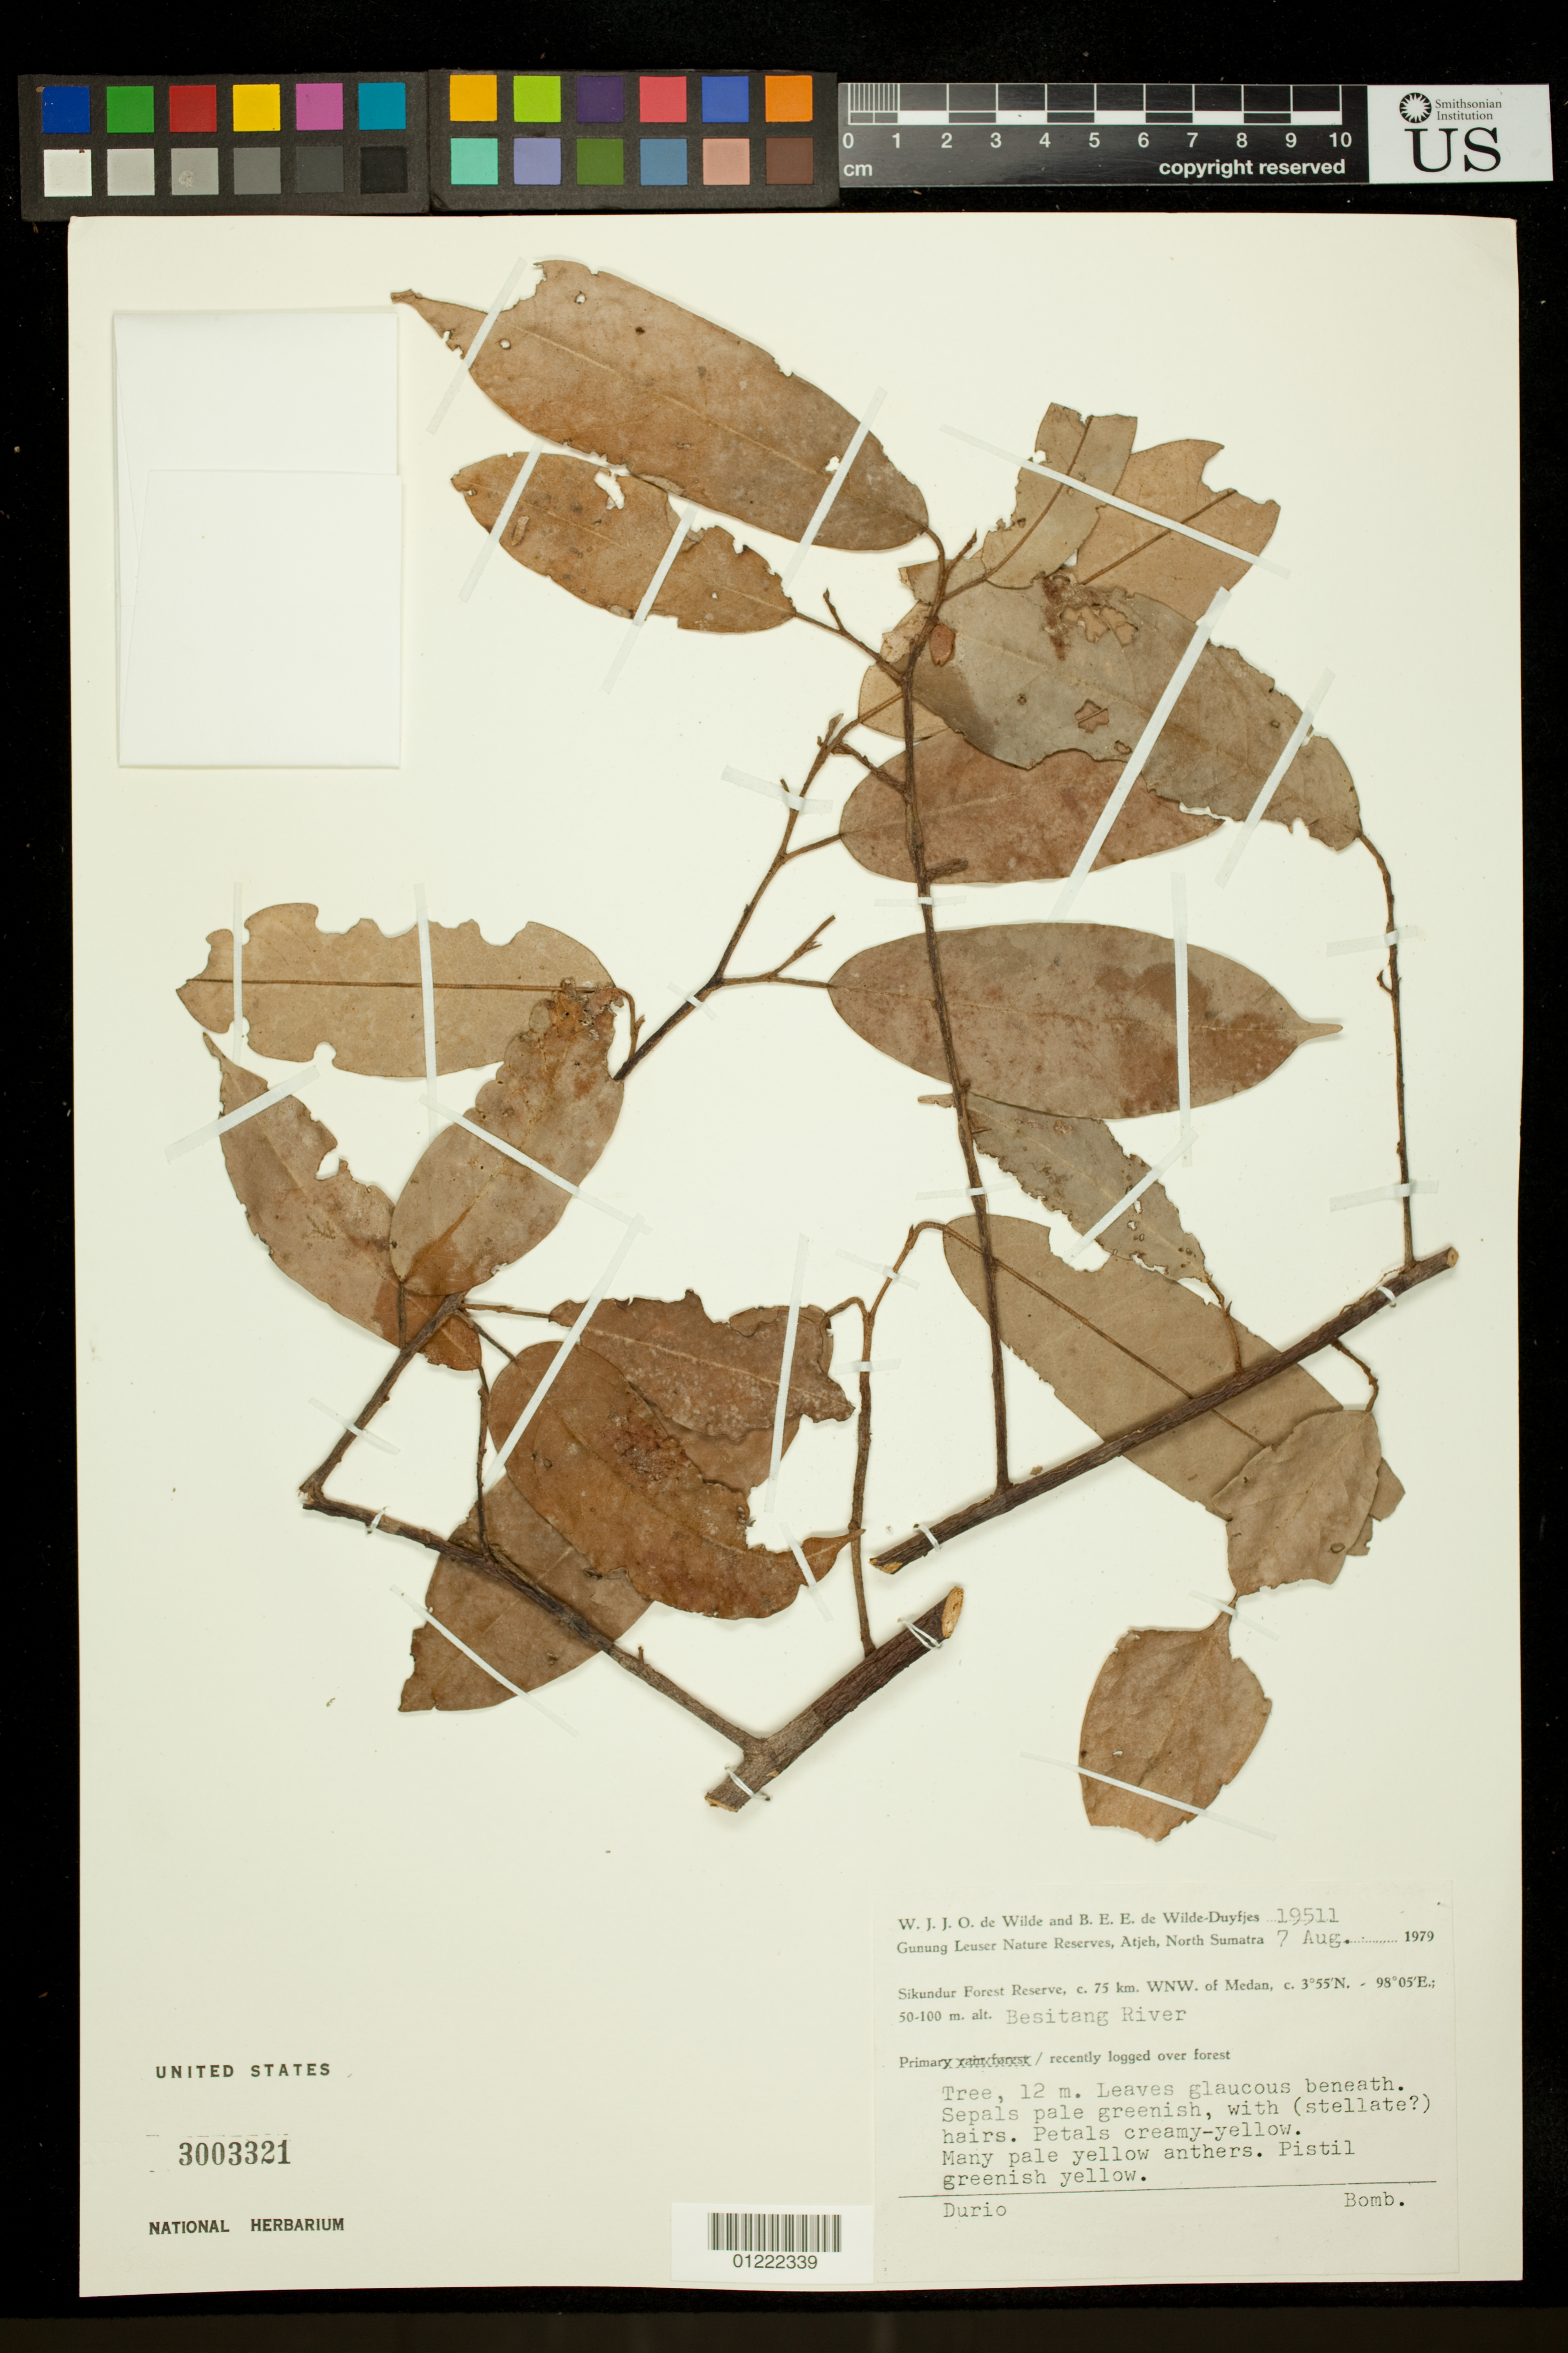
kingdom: Plantae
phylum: Tracheophyta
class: Magnoliopsida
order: Malvales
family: Malvaceae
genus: Durio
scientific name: Durio sp.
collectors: W. J. de Wilde & B. E. de Wilde-Duyfjes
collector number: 19511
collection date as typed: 8/7/1979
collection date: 1979-08-07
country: Indonesia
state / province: Sumatra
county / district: Sumatera Utara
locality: Gunung Leuser Nature Reserves, Atjeh, North Sumatra. Sikundur Forest Reserve, c. 75 km. WNW. of Medan. Besitang River. Recently logged over forest.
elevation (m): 50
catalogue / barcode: US 3003321